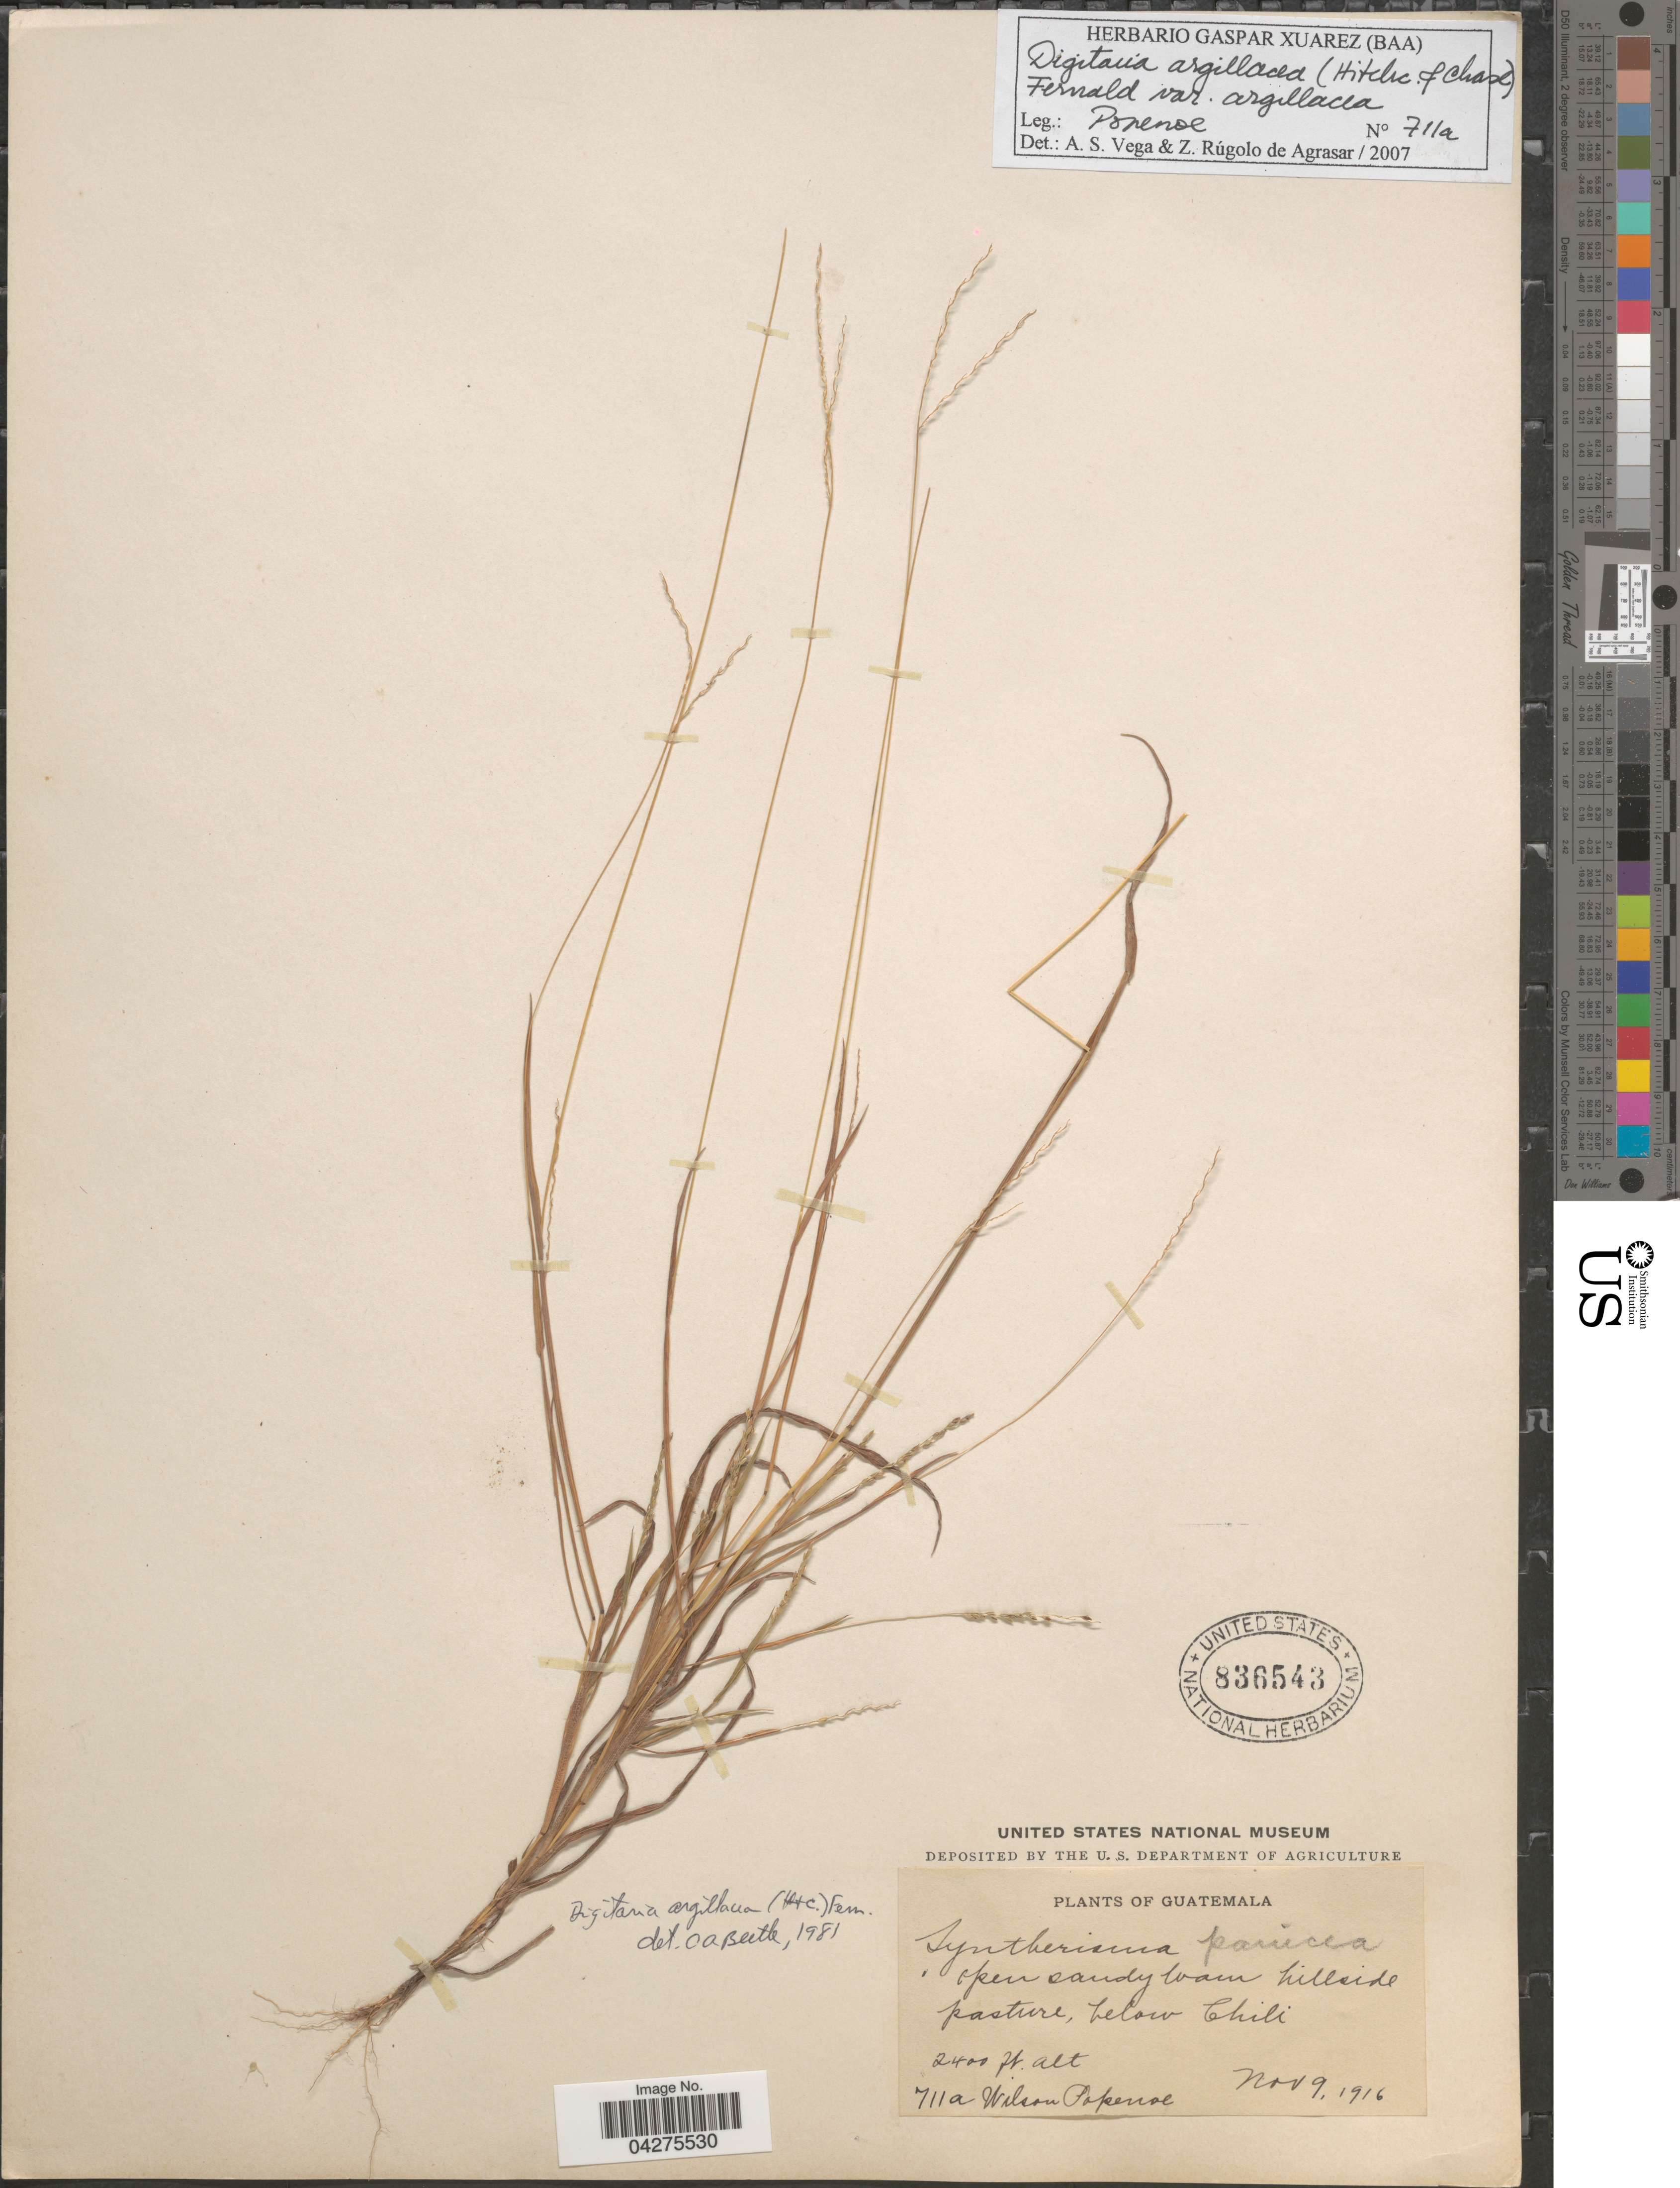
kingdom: Plantae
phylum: Tracheophyta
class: Liliopsida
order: Poales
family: Poaceae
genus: Digitaria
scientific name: Digitaria argillacea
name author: (Hitchc. & Chase) Fernald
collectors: F. Popenoe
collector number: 711a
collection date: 1916-11-09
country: Guatemala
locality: Open sandy loam hillside pasture, below Chili.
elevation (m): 732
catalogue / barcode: US 836543